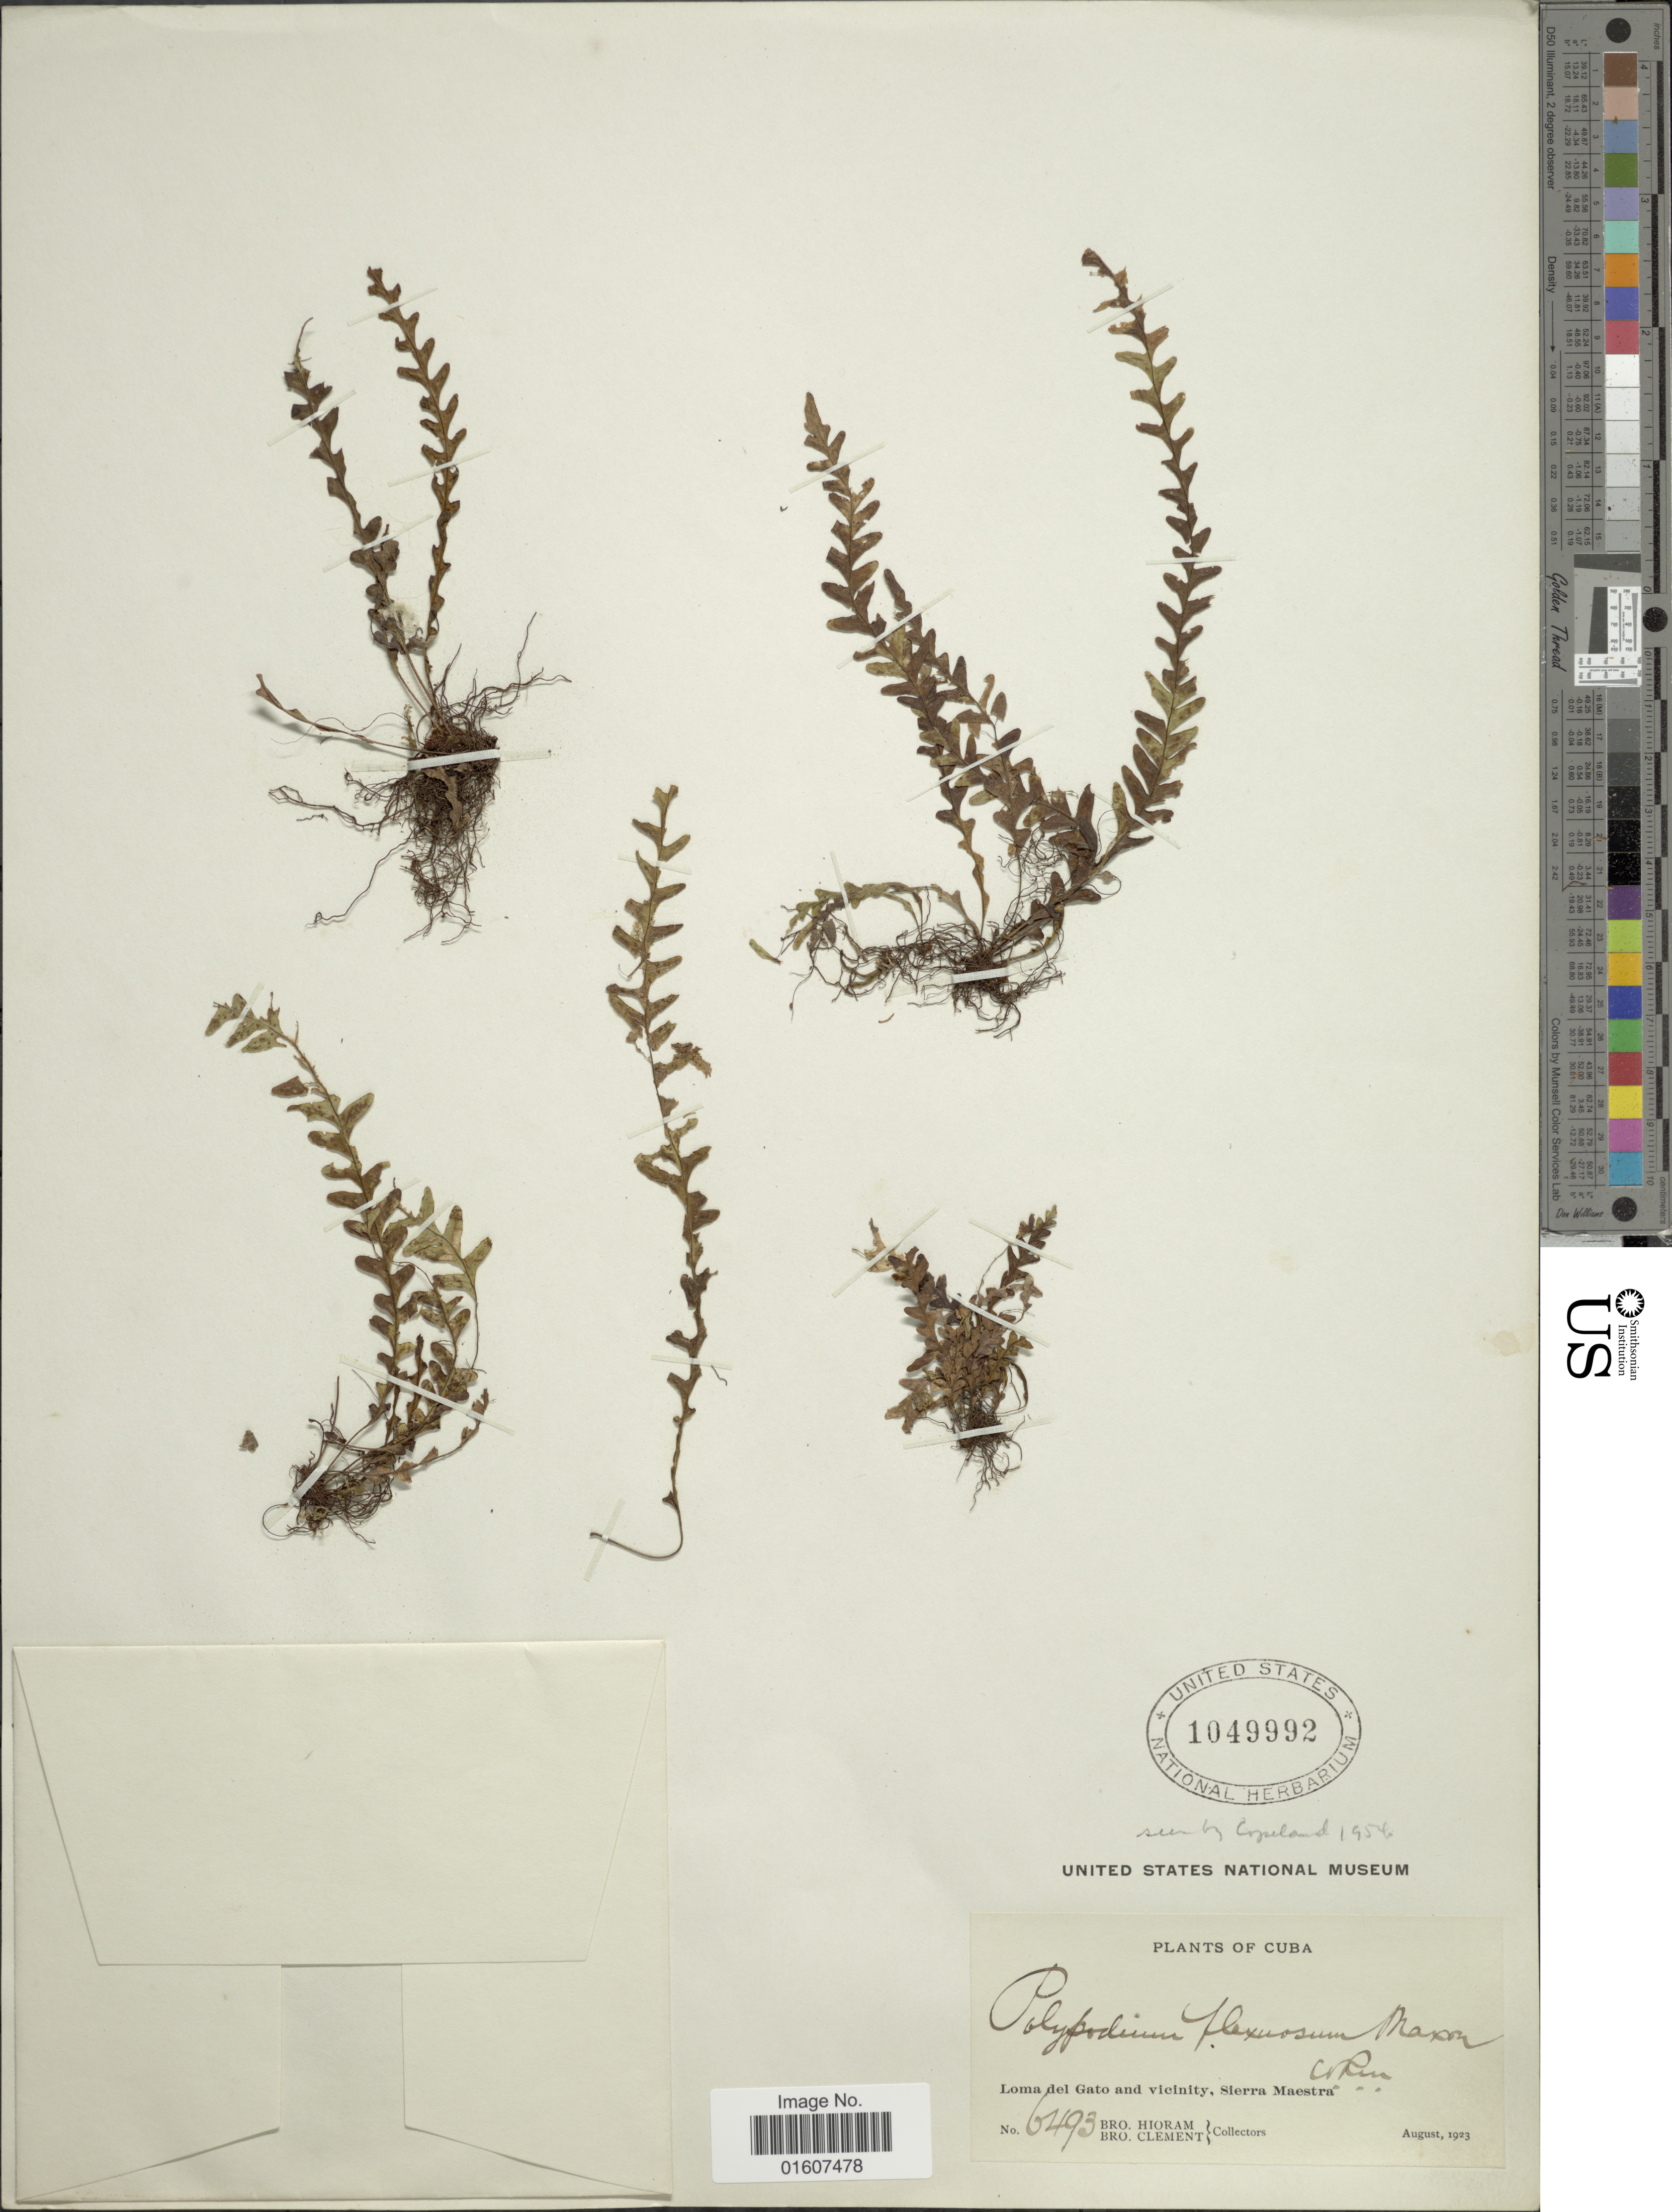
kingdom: Plantae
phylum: Tracheophyta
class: Polypodiopsida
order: Polypodiales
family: Polypodiaceae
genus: Terpsichore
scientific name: Terpsichore flexuosa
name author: (Maxon) A.R. Sm.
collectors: Bro. Hioram & B. Clement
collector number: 6493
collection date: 1923-08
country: Cuba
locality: Loma del Gato and vicinity, Sierra Maestra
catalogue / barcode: US 1049992